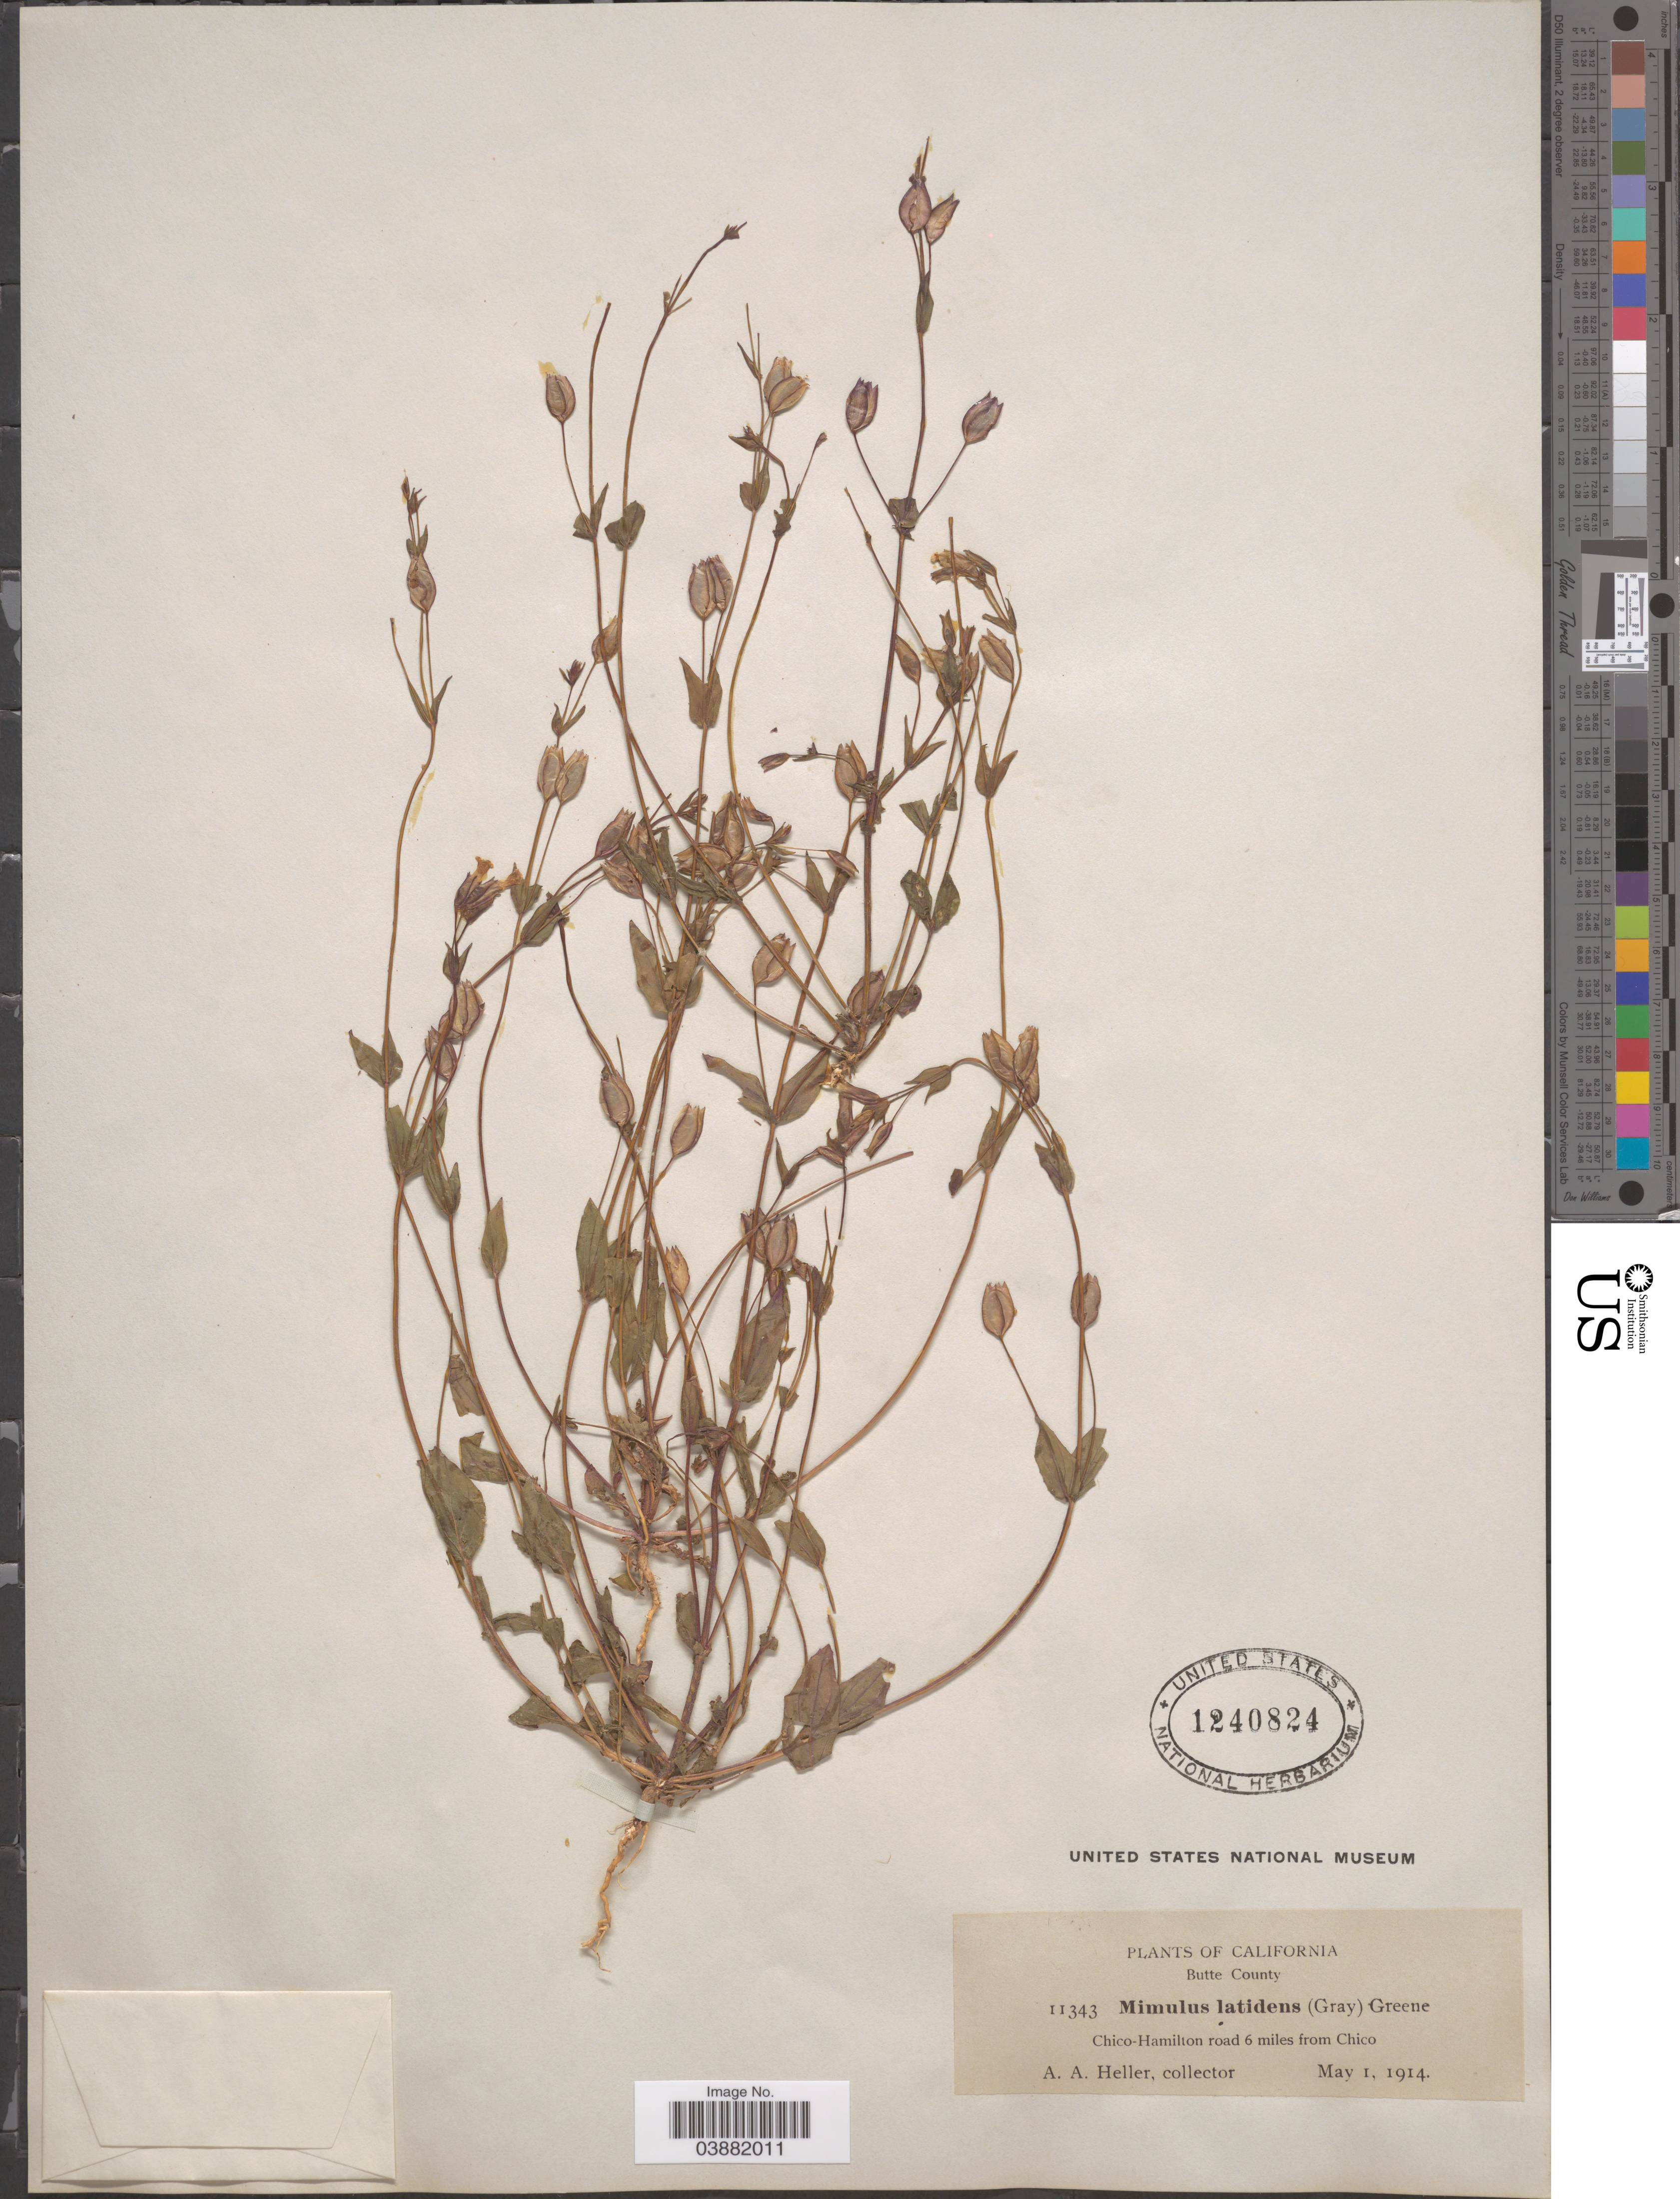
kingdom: Plantae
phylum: Tracheophyta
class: Magnoliopsida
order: Lamiales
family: Phrymaceae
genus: Mimulus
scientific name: Mimulus latidens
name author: Greene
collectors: A. A. Heller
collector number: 11343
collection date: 1914-05-01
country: United States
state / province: California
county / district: Butte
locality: Butte County. Chico-Hamilton road 6 miles from Chico.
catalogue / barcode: US 1240824